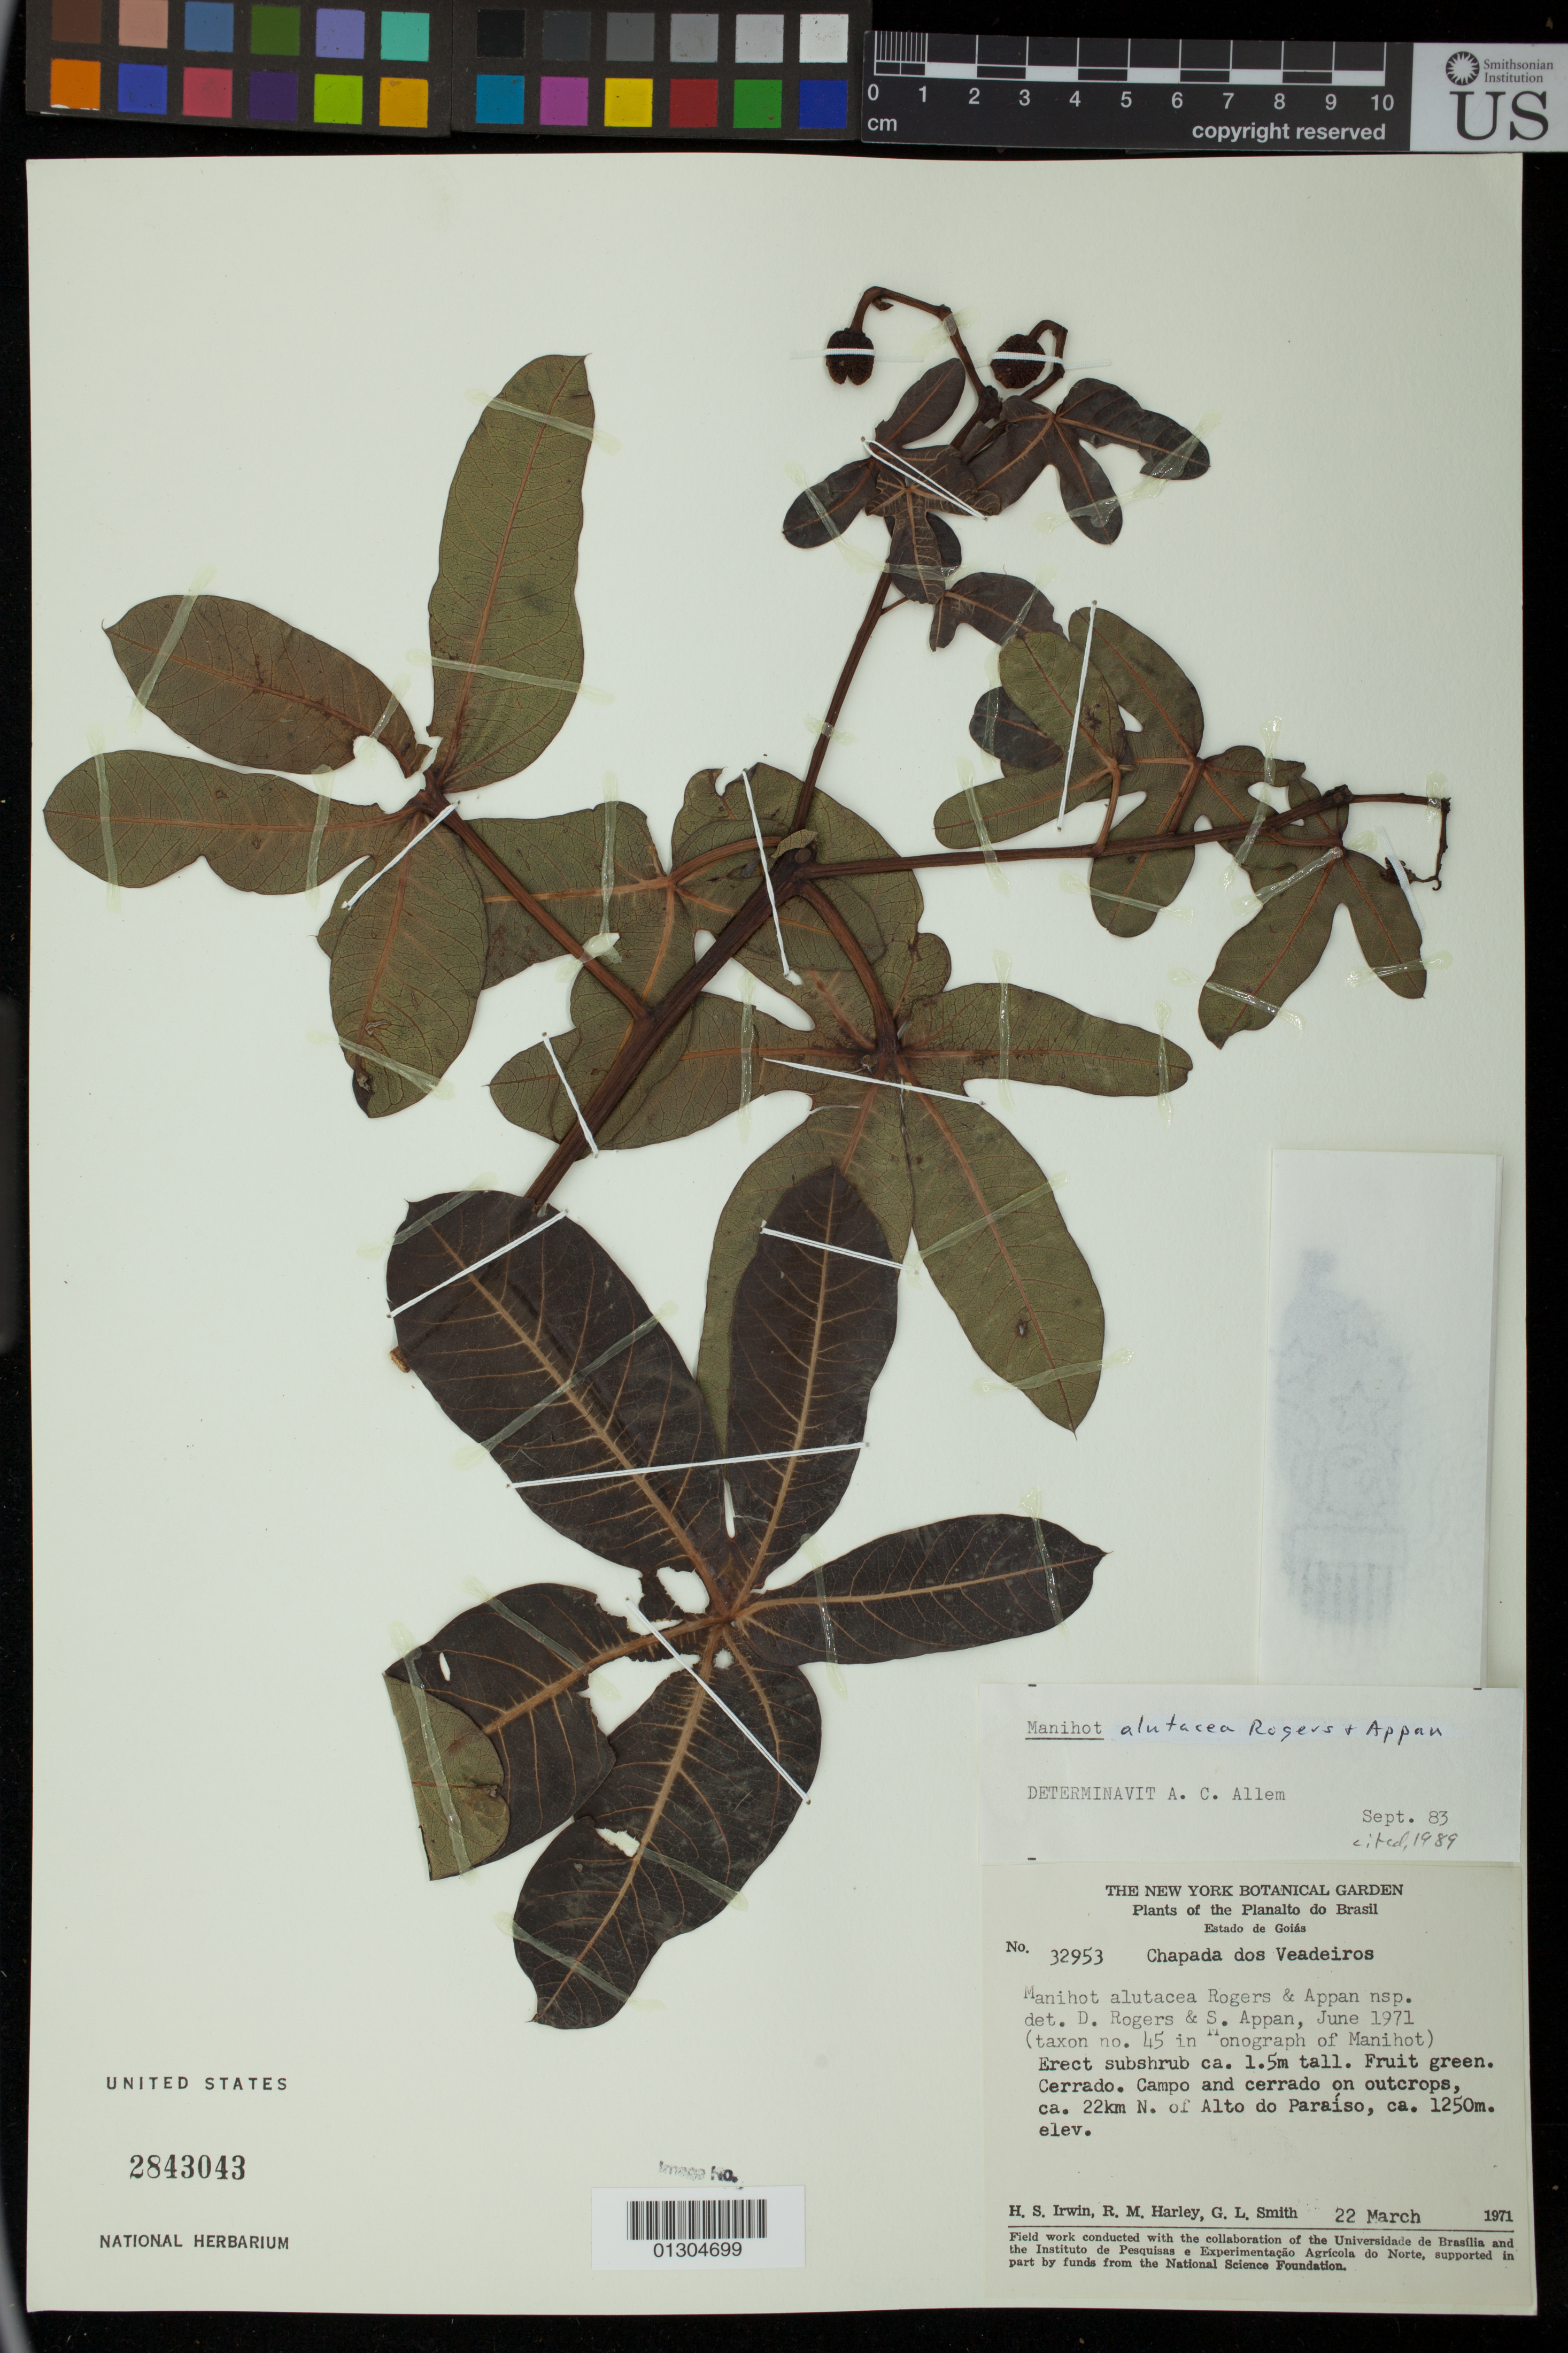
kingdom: Plantae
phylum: Tracheophyta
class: Magnoliopsida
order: Malpighiales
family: Euphorbiaceae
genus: Manihot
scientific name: Manihot alutacea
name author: D.J. Rogers & Appan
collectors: H. Irwin, R. M. Harley & G. L. Smith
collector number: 32953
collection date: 1971-03-22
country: Brazil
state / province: Goiás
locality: Campoo and cerrado on outcrops, ca. 22km N. of Alto do Paraiso.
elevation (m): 1250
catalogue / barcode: US 2843043